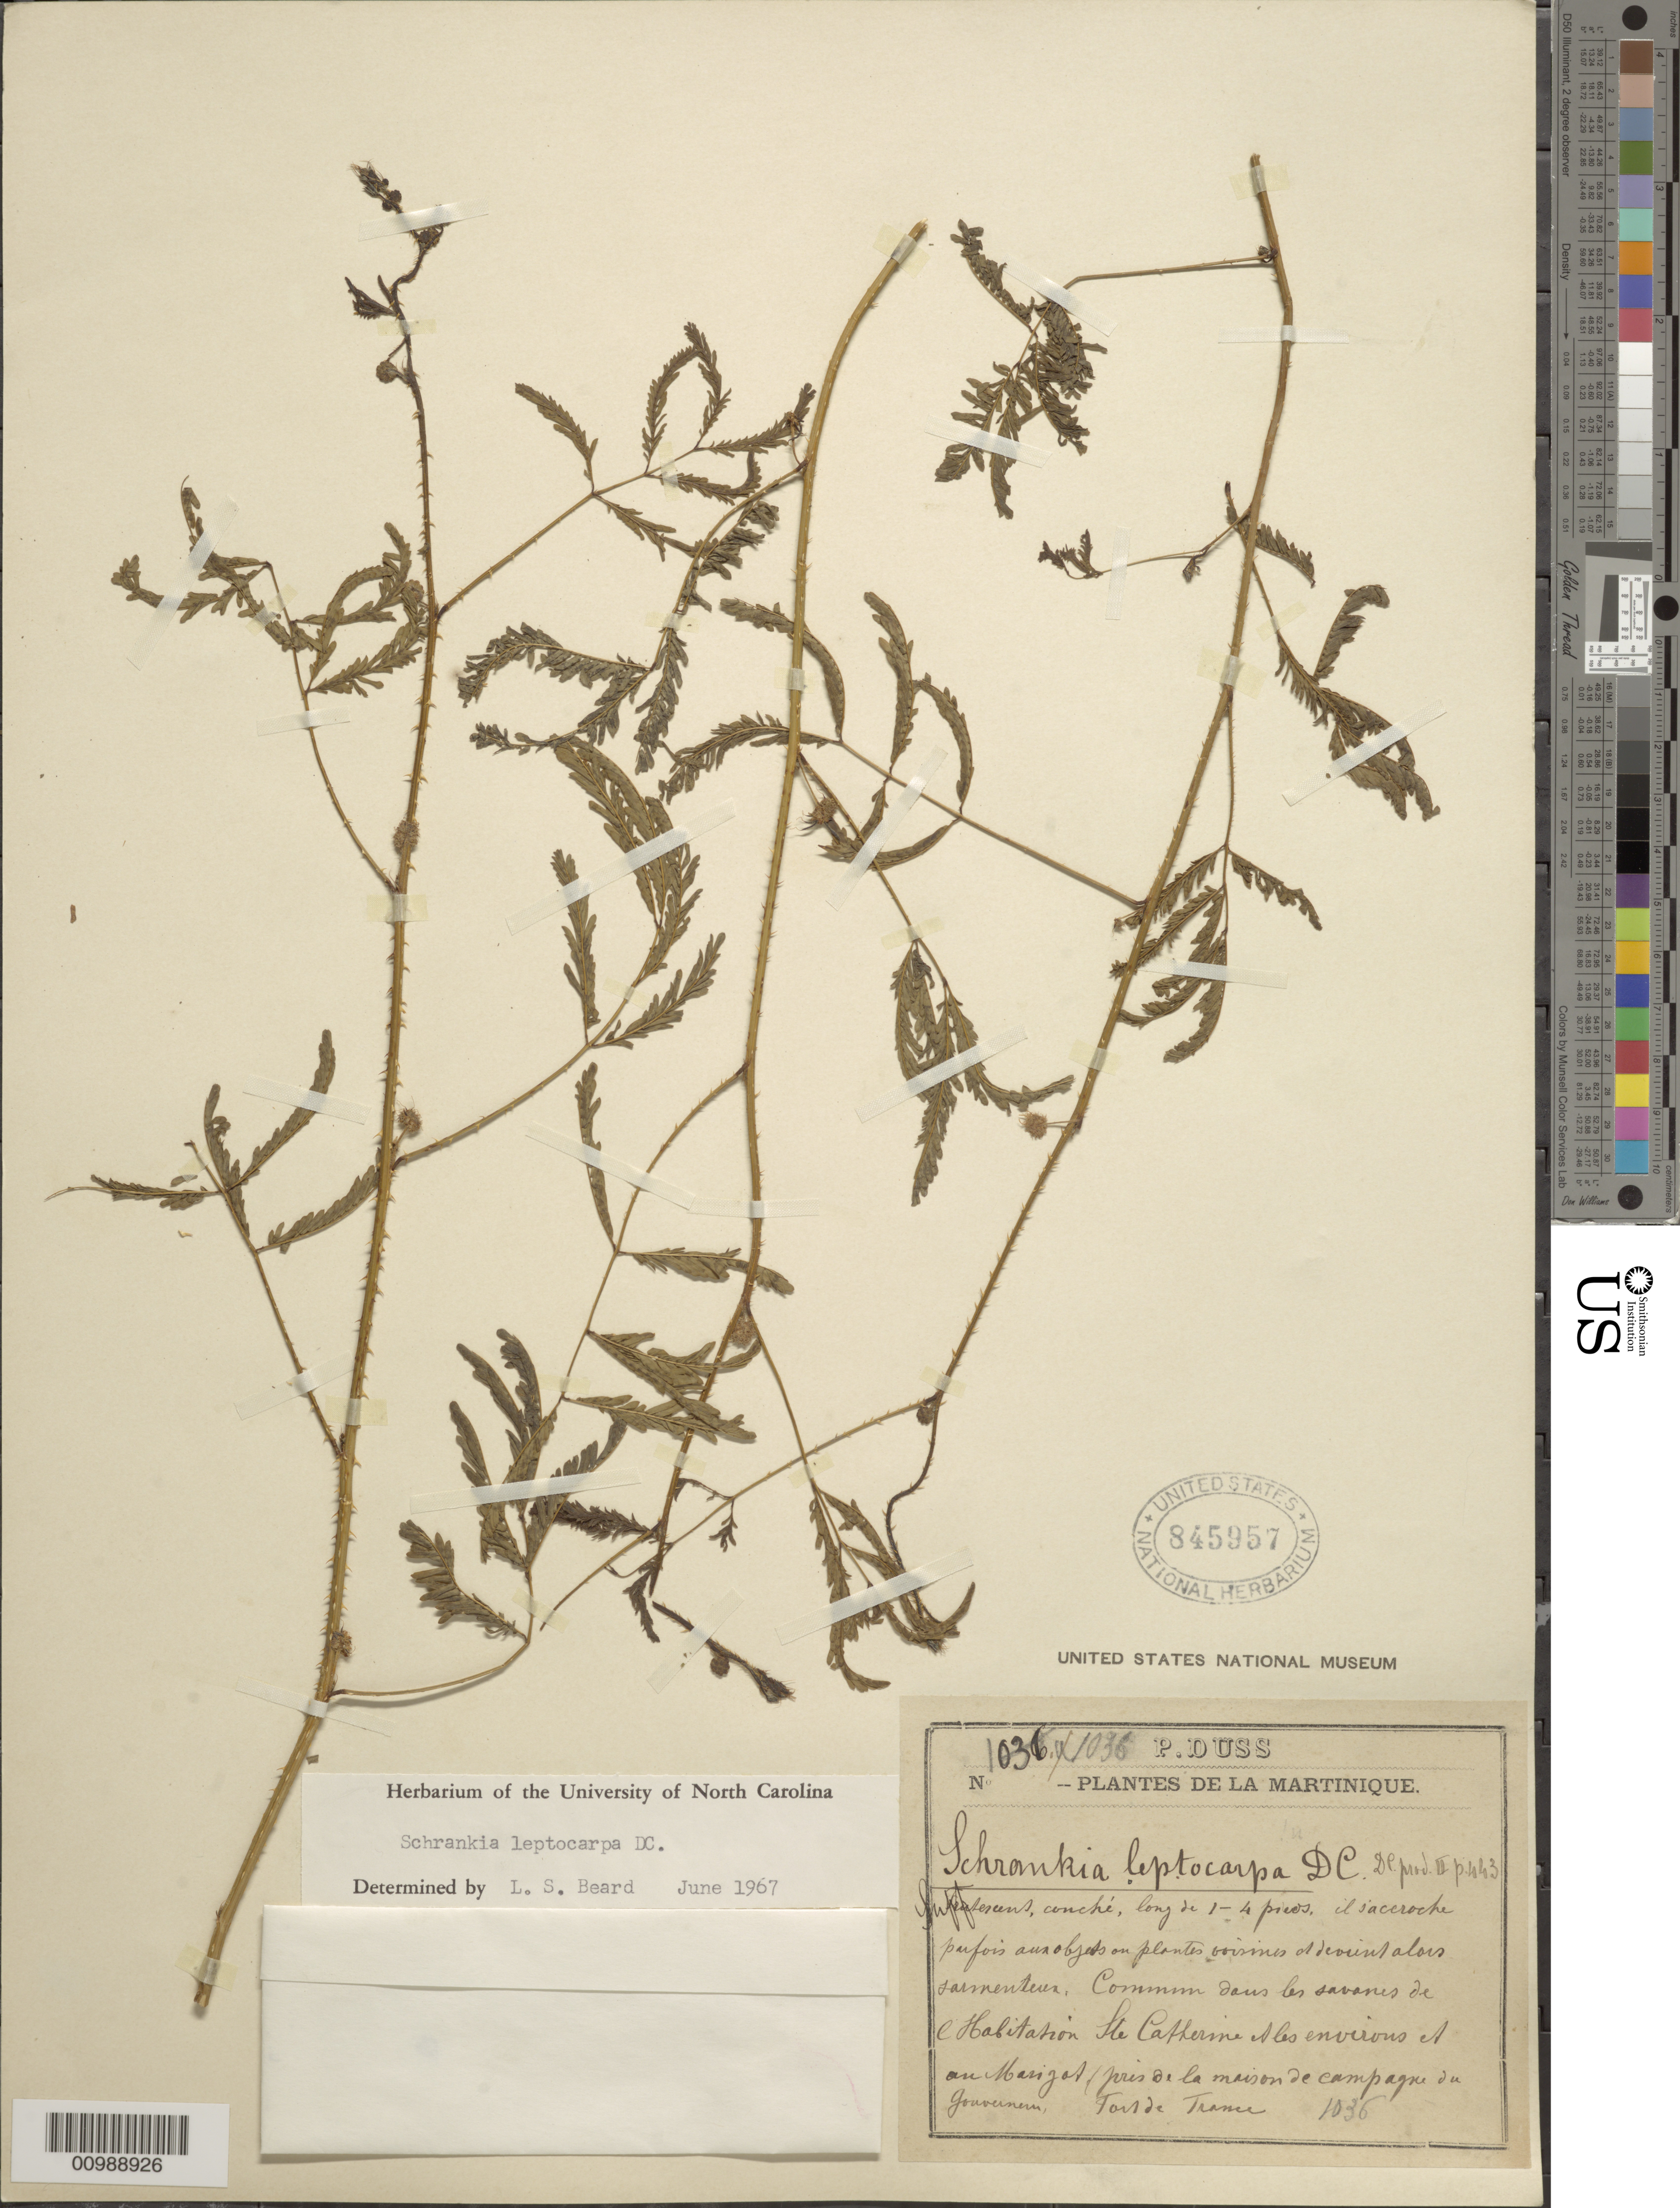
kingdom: Plantae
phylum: Tracheophyta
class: Magnoliopsida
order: Fabales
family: Fabaceae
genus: Mimosa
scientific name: Mimosa candollei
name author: R. Grether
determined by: Strong, Mark T., (BOT), Smithsonian Institution - National Museum of Natural History (UNITED STATES)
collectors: Père Duss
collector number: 1036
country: Martinique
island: Martinique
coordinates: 0 N, 0 E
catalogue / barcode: US 845957